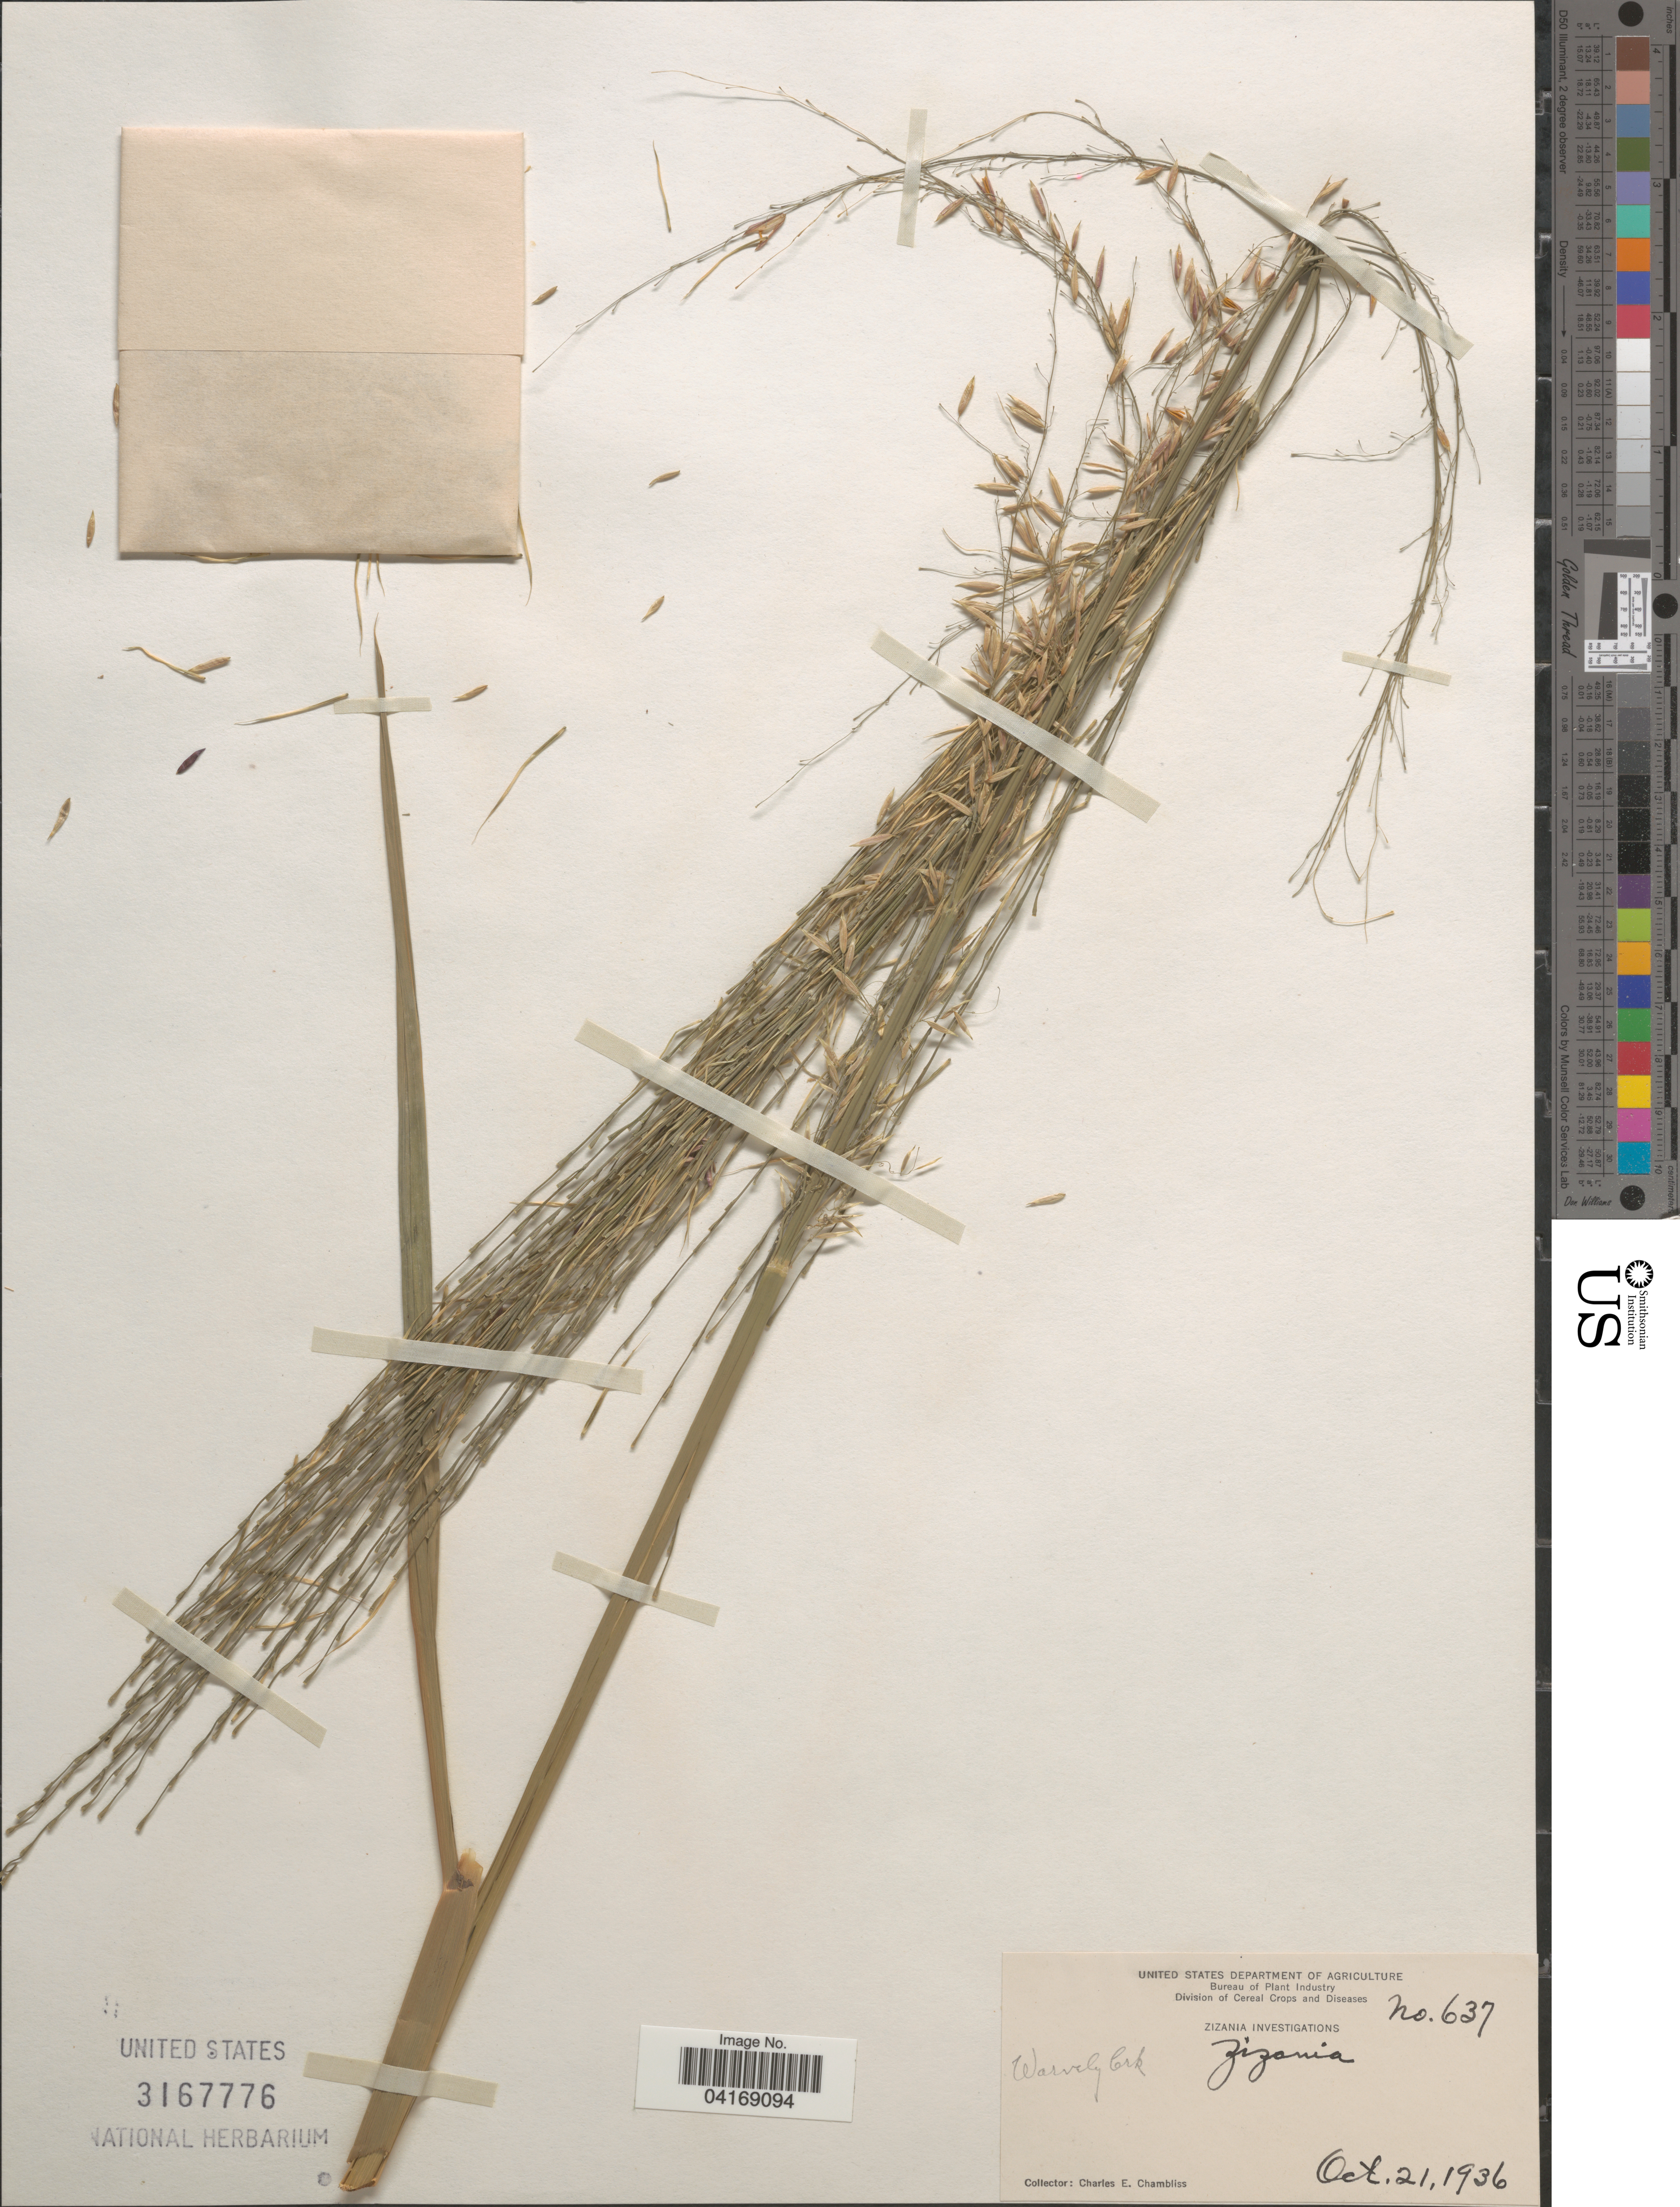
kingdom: Plantae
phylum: Tracheophyta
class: Liliopsida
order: Poales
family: Poaceae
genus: Zizania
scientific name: Zizania sp.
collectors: C. Chambliss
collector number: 637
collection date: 1936-10-21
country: United States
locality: Waverly Crk.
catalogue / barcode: US 3167776